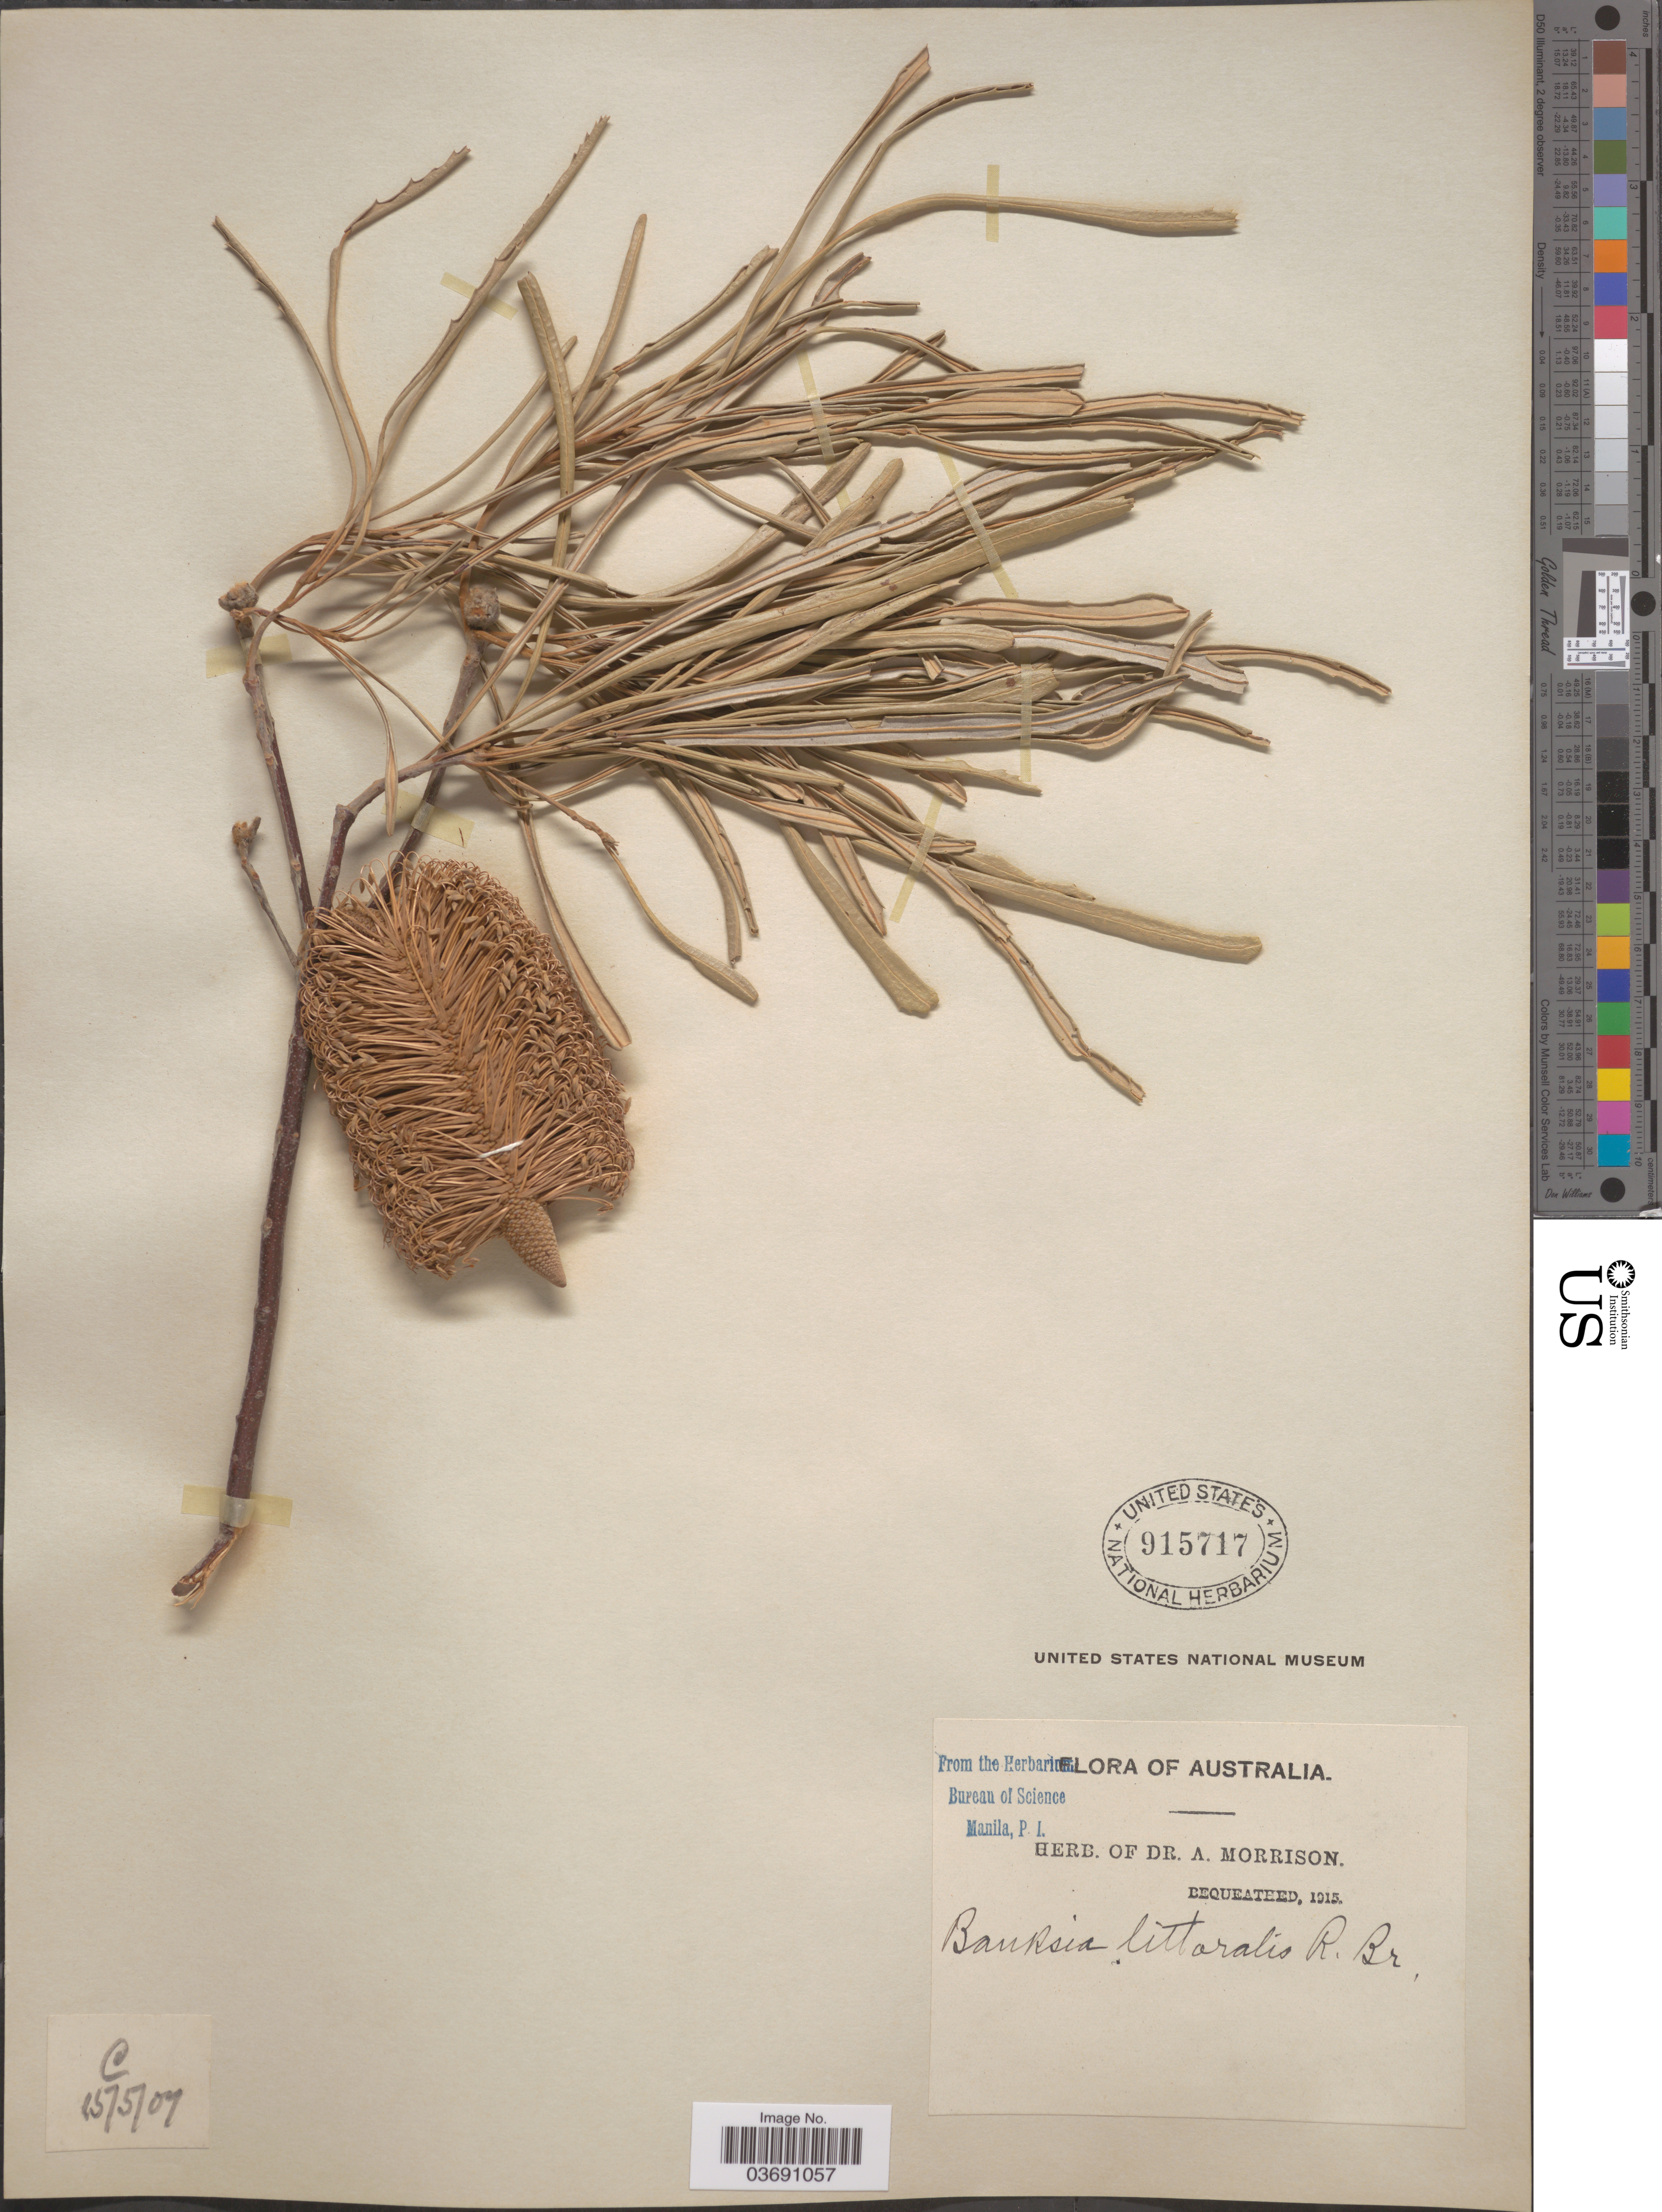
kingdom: Plantae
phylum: Tracheophyta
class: Magnoliopsida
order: Proteales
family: Proteaceae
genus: Banksia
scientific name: Banksia littoralis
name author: R. Br.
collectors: A. Morrison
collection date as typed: Transcribed d/m/y: 15/5/7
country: Australia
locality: C. [unsure placement]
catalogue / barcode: US 915717